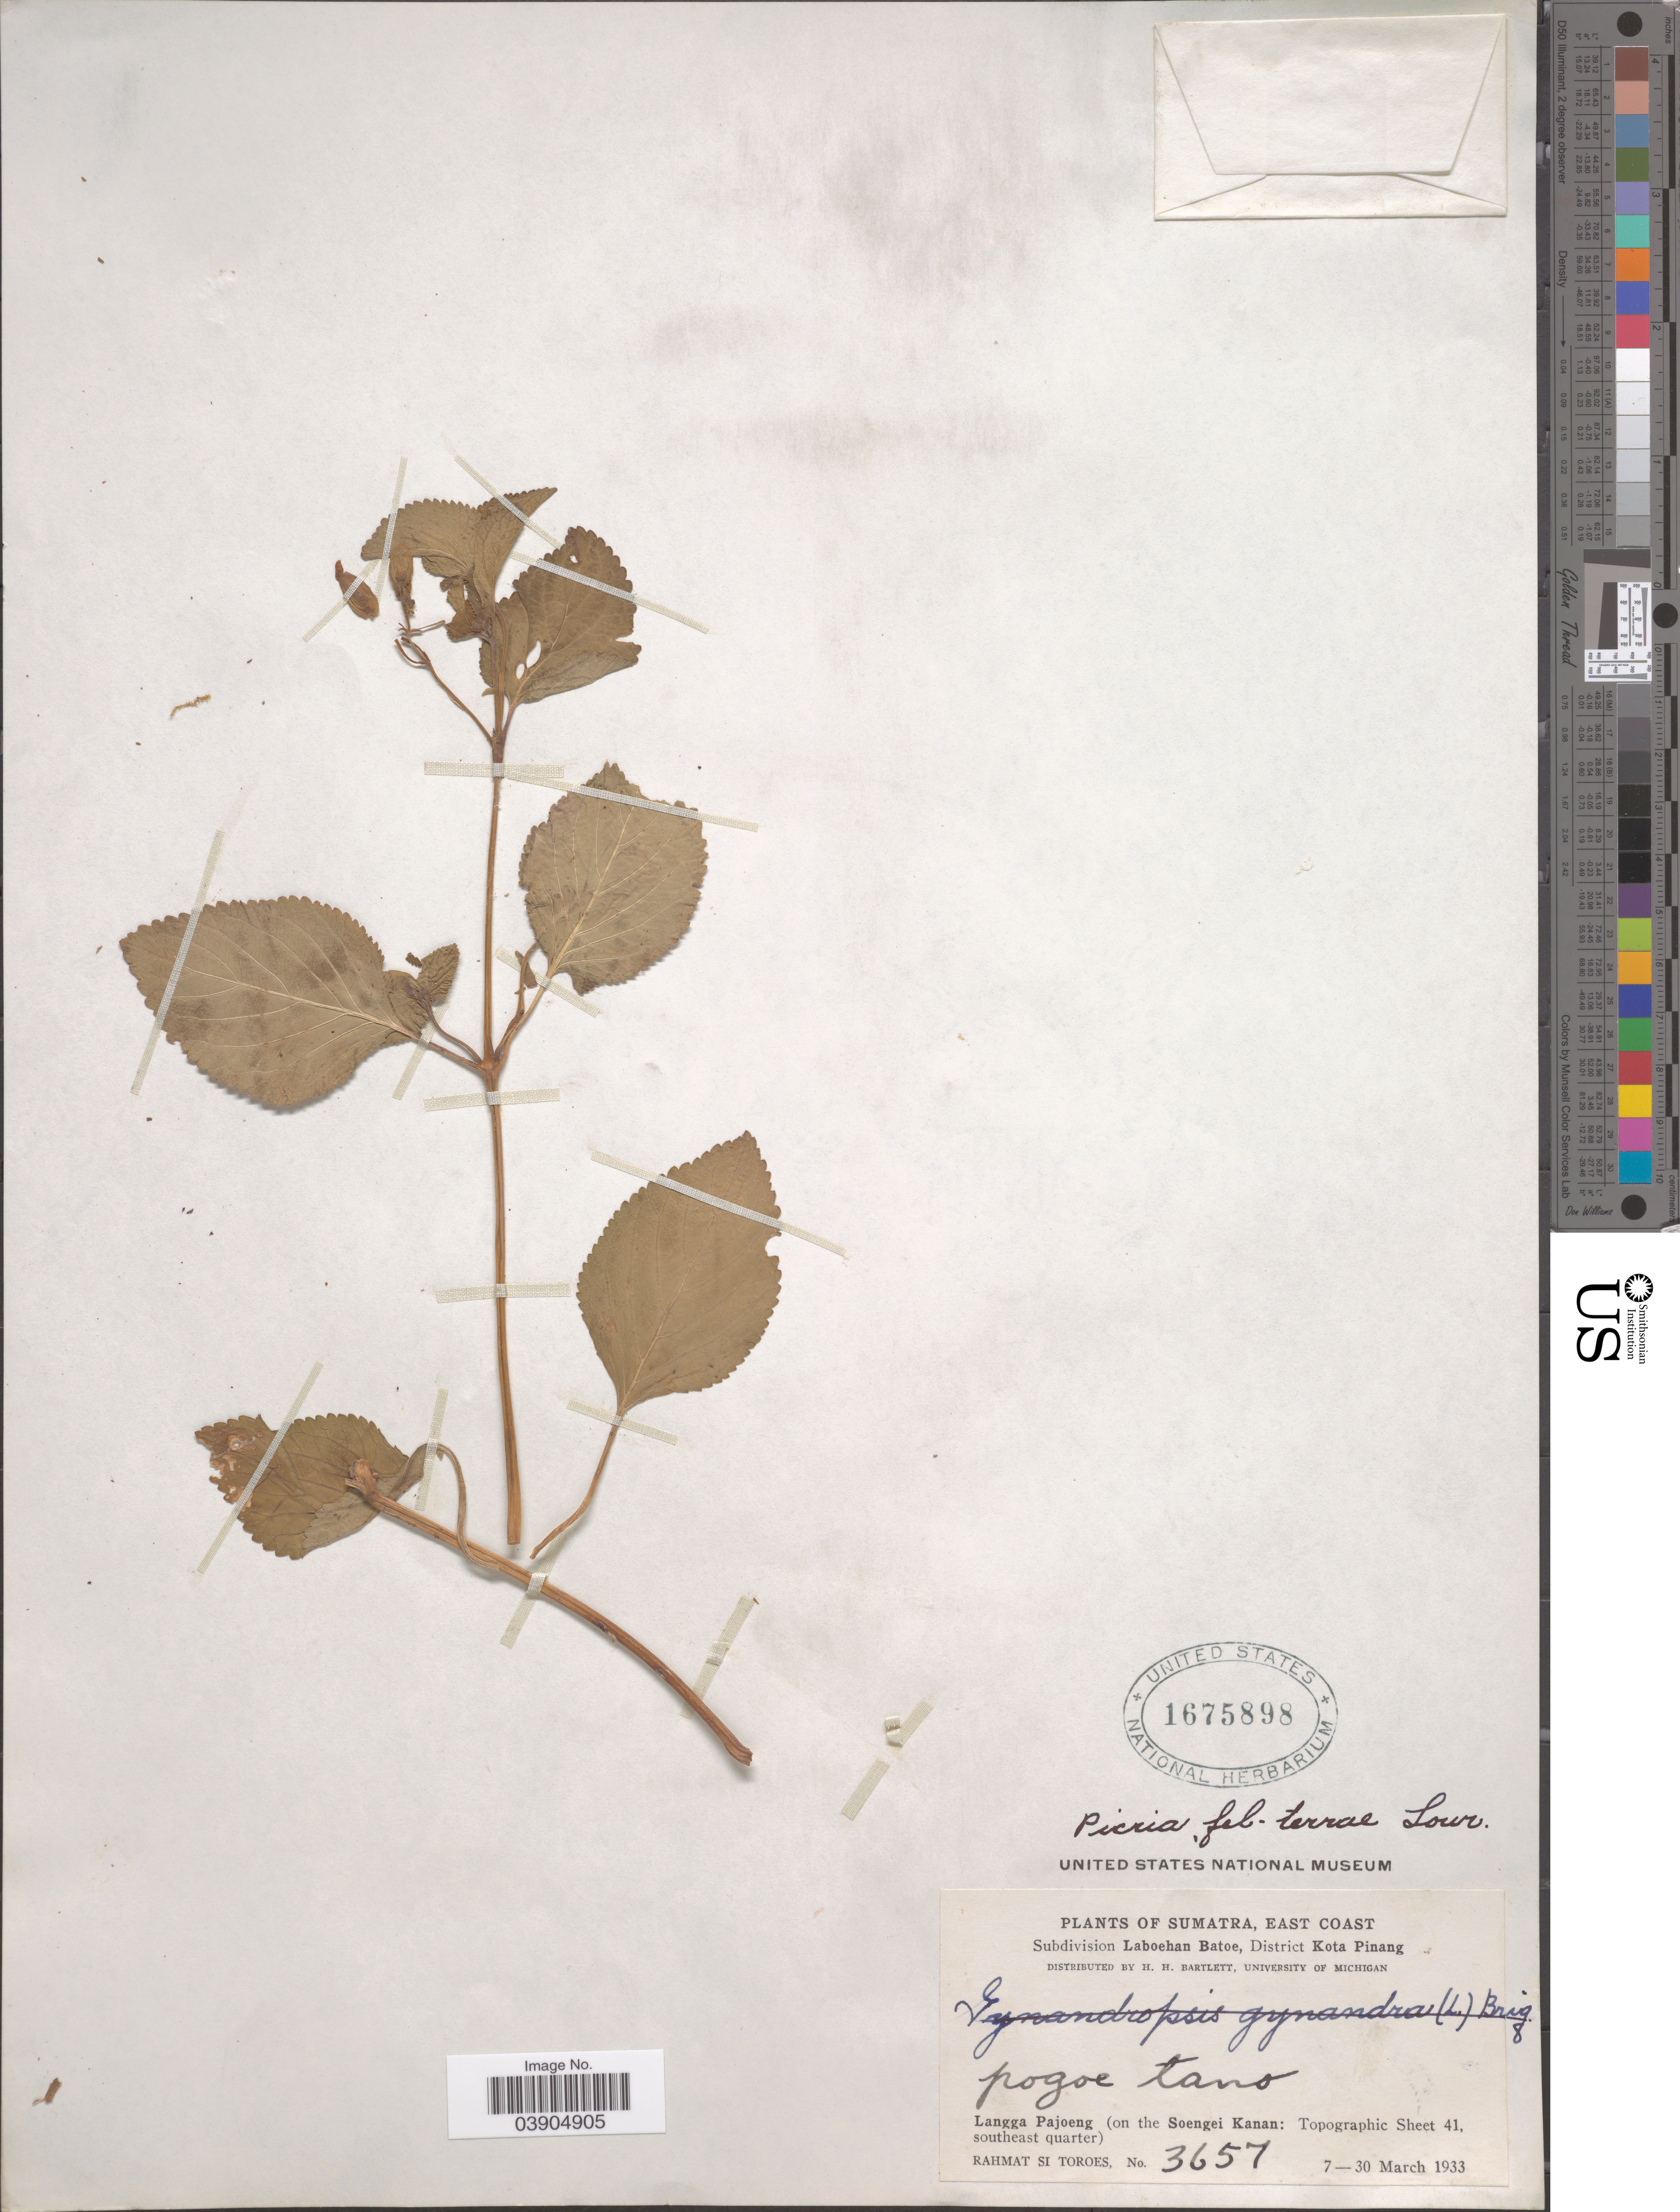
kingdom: Plantae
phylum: Tracheophyta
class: Magnoliopsida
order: Lamiales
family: Linderniaceae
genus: Curanga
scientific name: Curanga fel-terrae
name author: (Lour.) Merr.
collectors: Rahmat Si Boeea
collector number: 3657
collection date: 1933-03-07/1933-03-30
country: Indonesia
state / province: Sumatra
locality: East Coast. Subdivision Laboehan Batoe, District Kota Pinang. Langga Pajoeng (on the Soengei Kanan: Topographic Sheet 41, southeast quarter).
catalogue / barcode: US 1675898